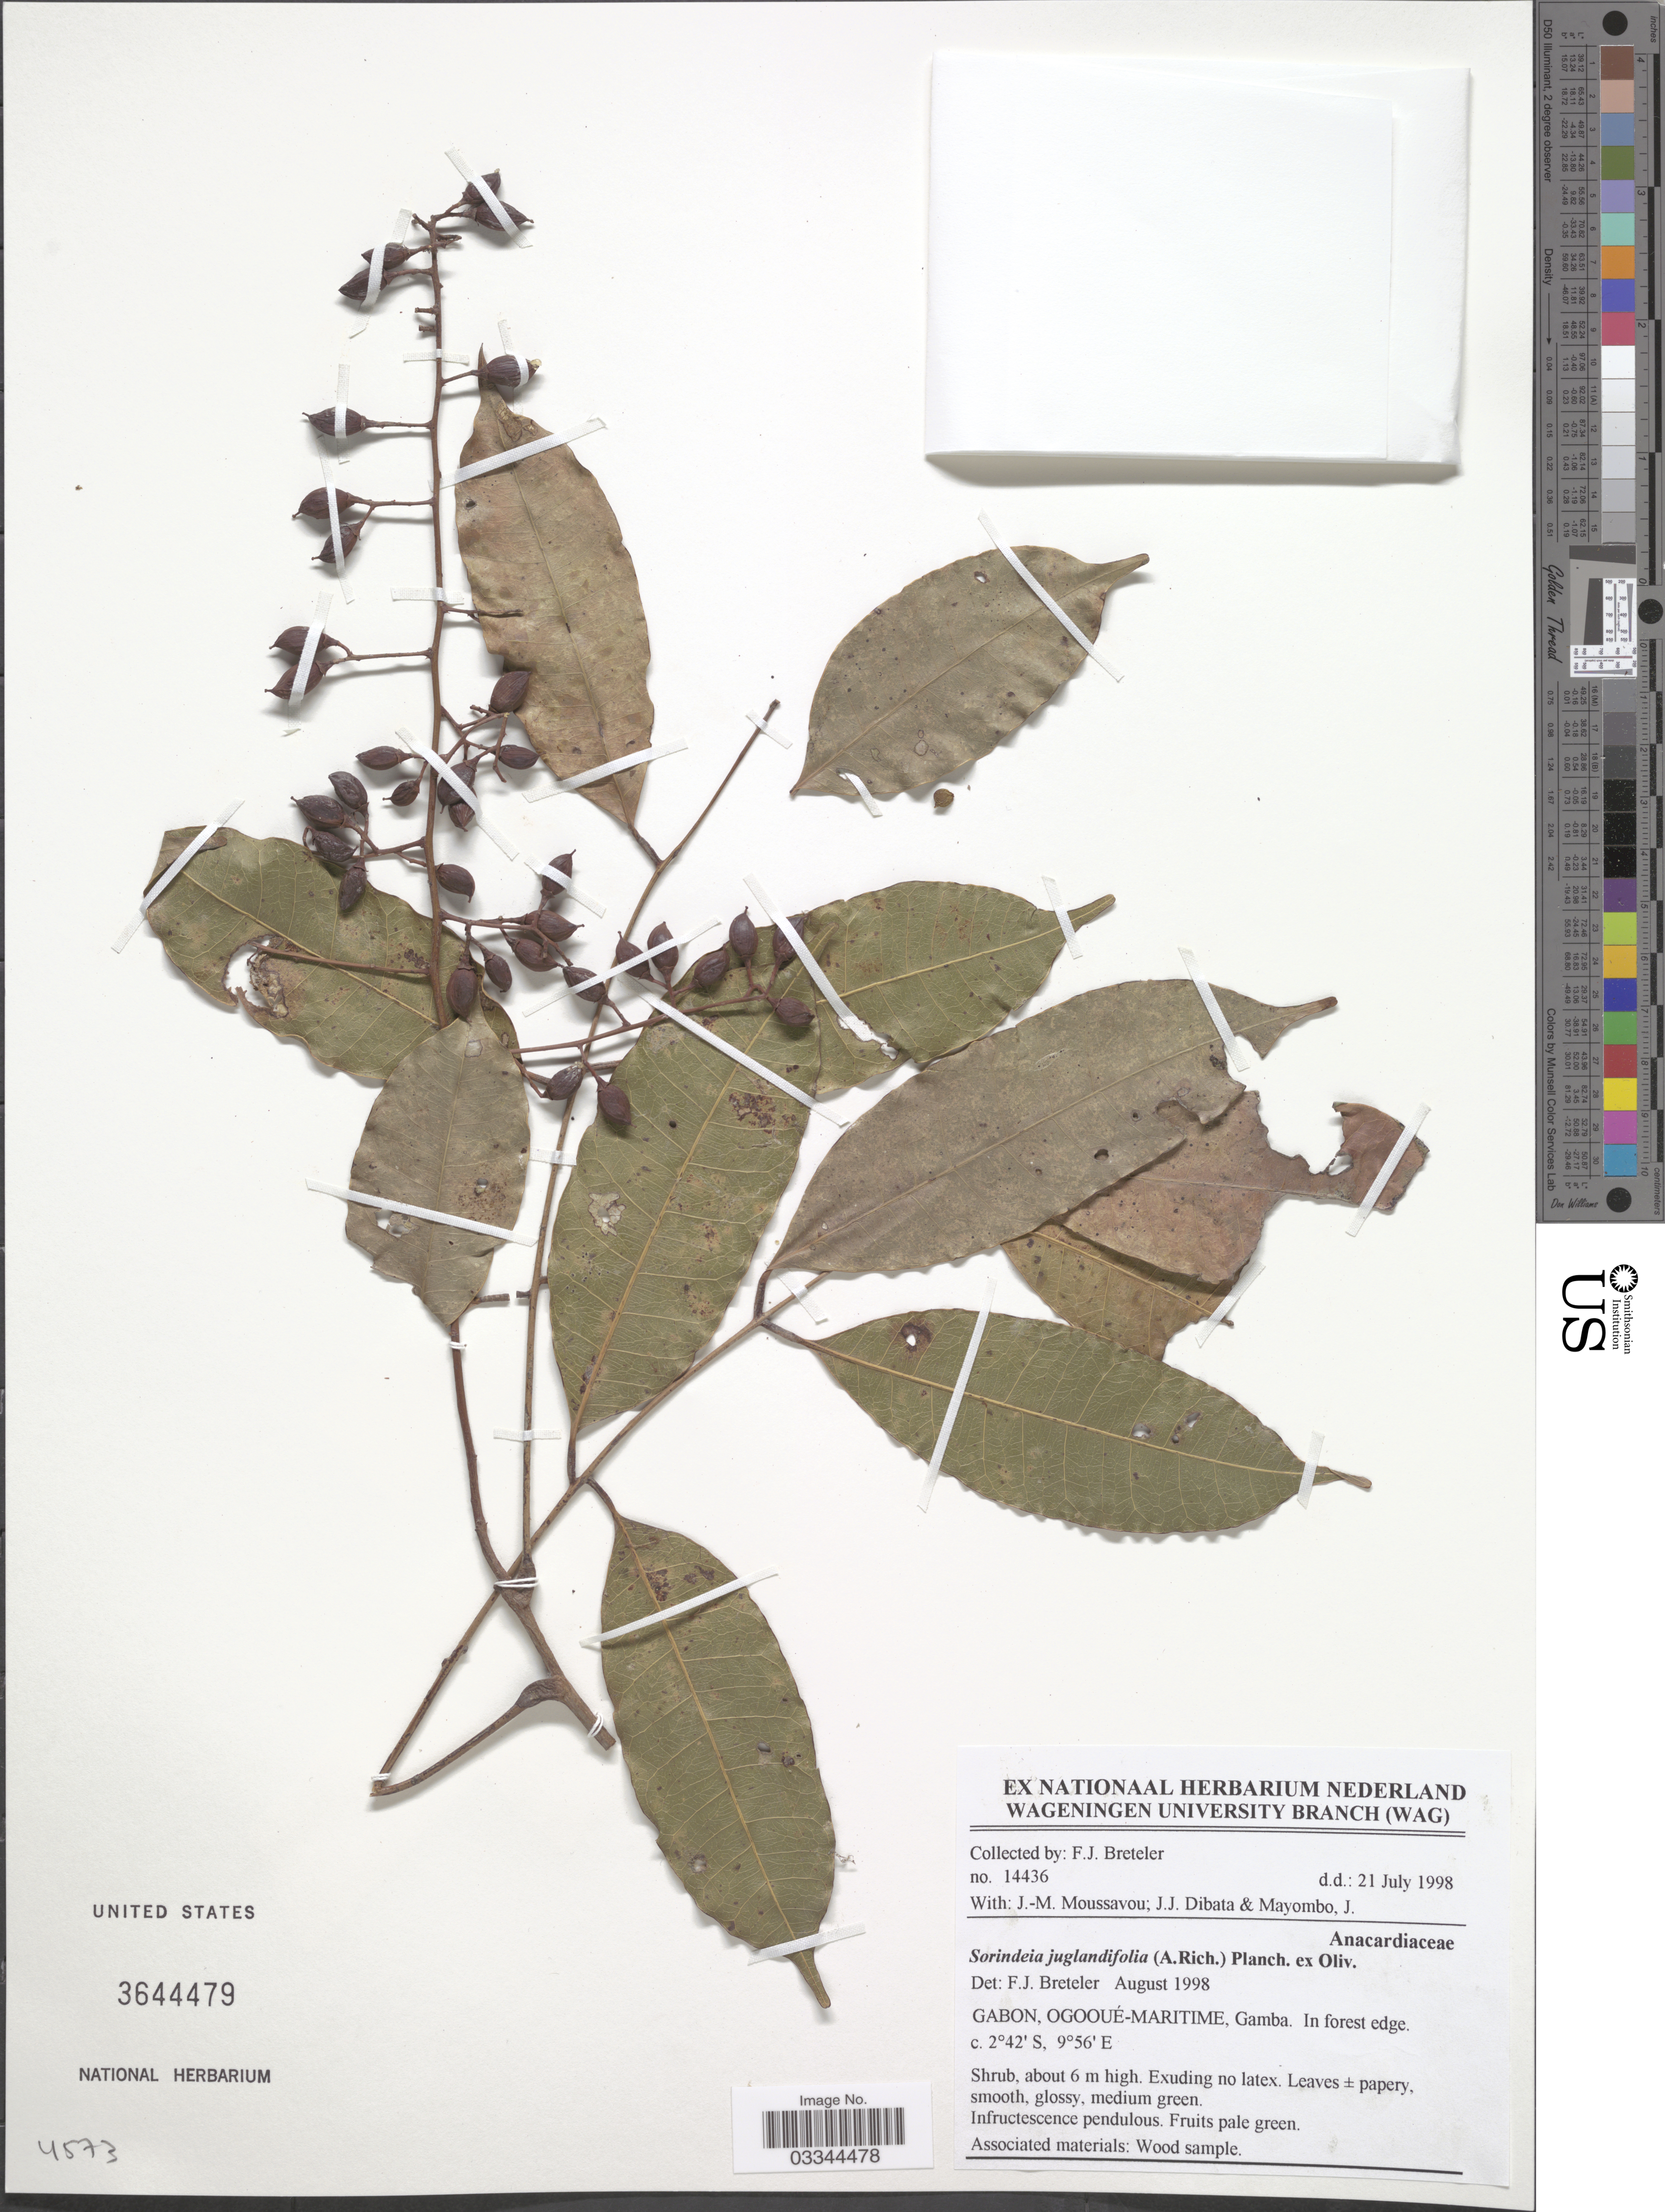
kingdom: Plantae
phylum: Tracheophyta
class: Magnoliopsida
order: Sapindales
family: Anacardiaceae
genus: Sorindeia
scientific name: Sorindeia juglandifolia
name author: (A. Rich.) Planch. ex Oliv.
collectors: F. J. Breteler, J. Moussavou, J. Dibata & J. Mayombo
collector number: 14436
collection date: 1998-07-21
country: Gabon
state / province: Ogooue-Maritime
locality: Gamba.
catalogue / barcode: US 3644479